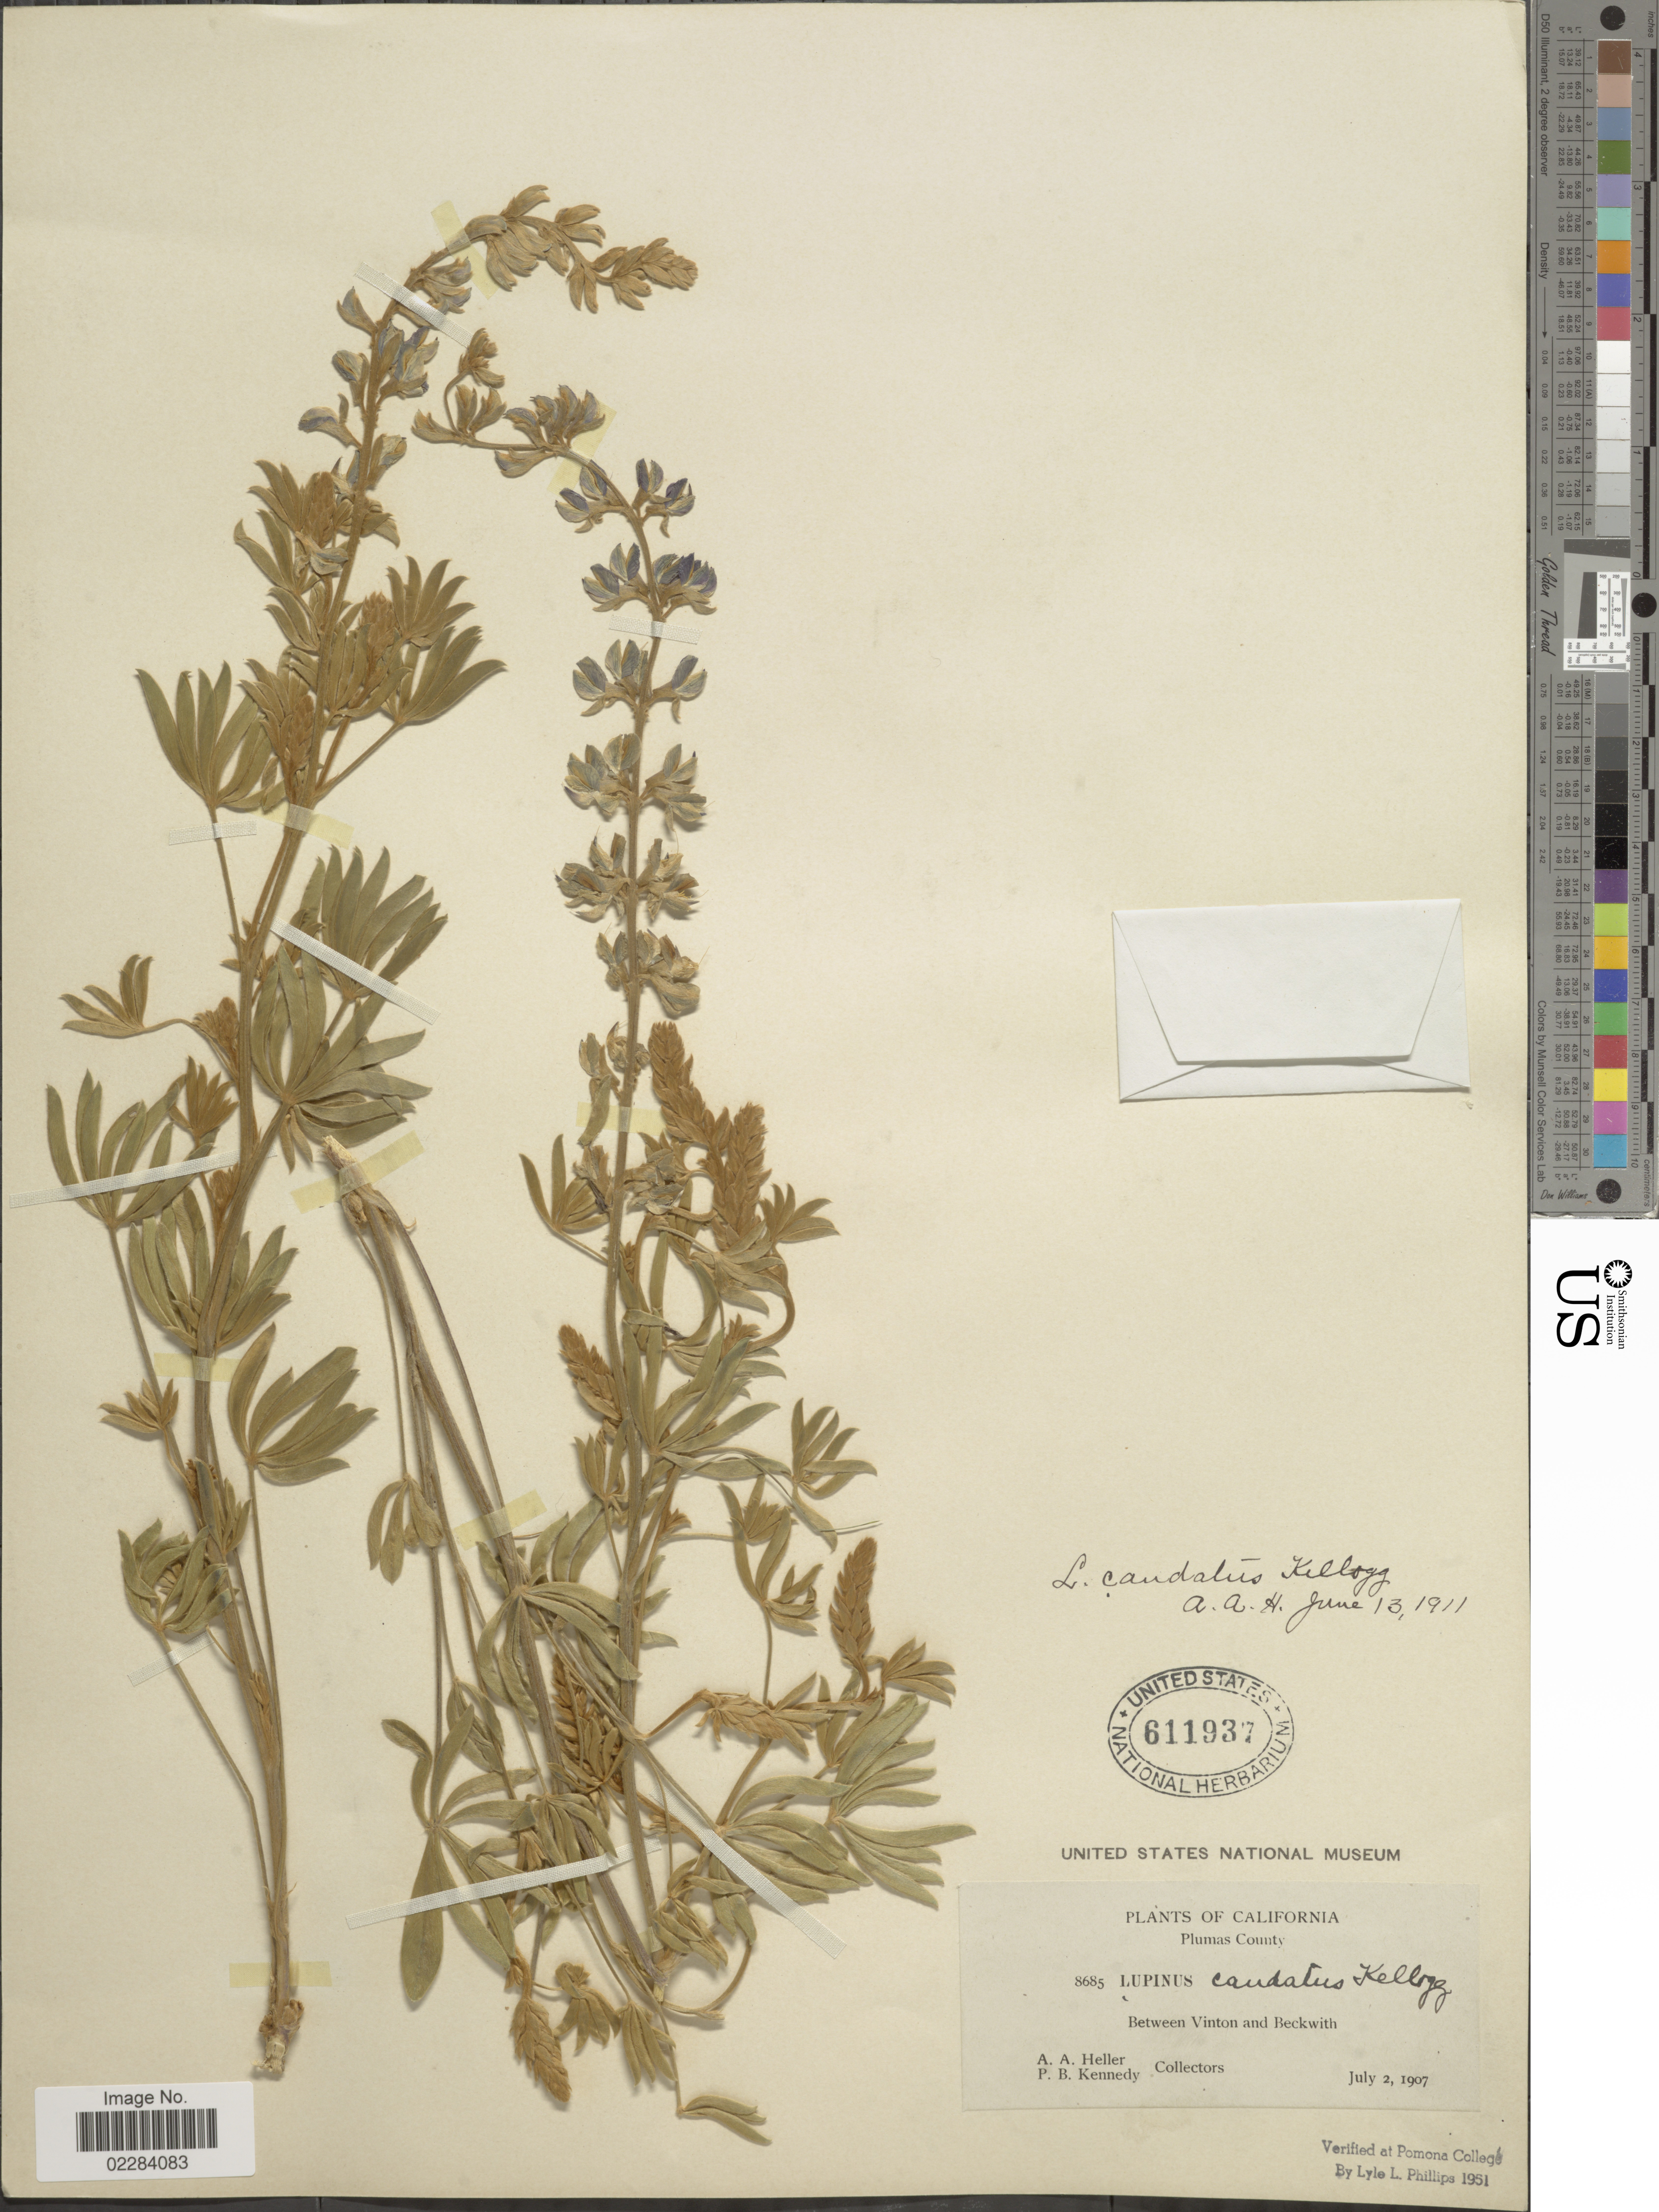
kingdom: Plantae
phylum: Tracheophyta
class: Magnoliopsida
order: Fabales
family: Fabaceae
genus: Lupinus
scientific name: Lupinus argenteus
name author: Pursh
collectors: A. A. Heller & P. B. Kennedy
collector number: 8685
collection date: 1907-07-02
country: United States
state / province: California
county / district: Plumas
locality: Plumas County. Between Vinton and Beckwith.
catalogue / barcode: US 611937